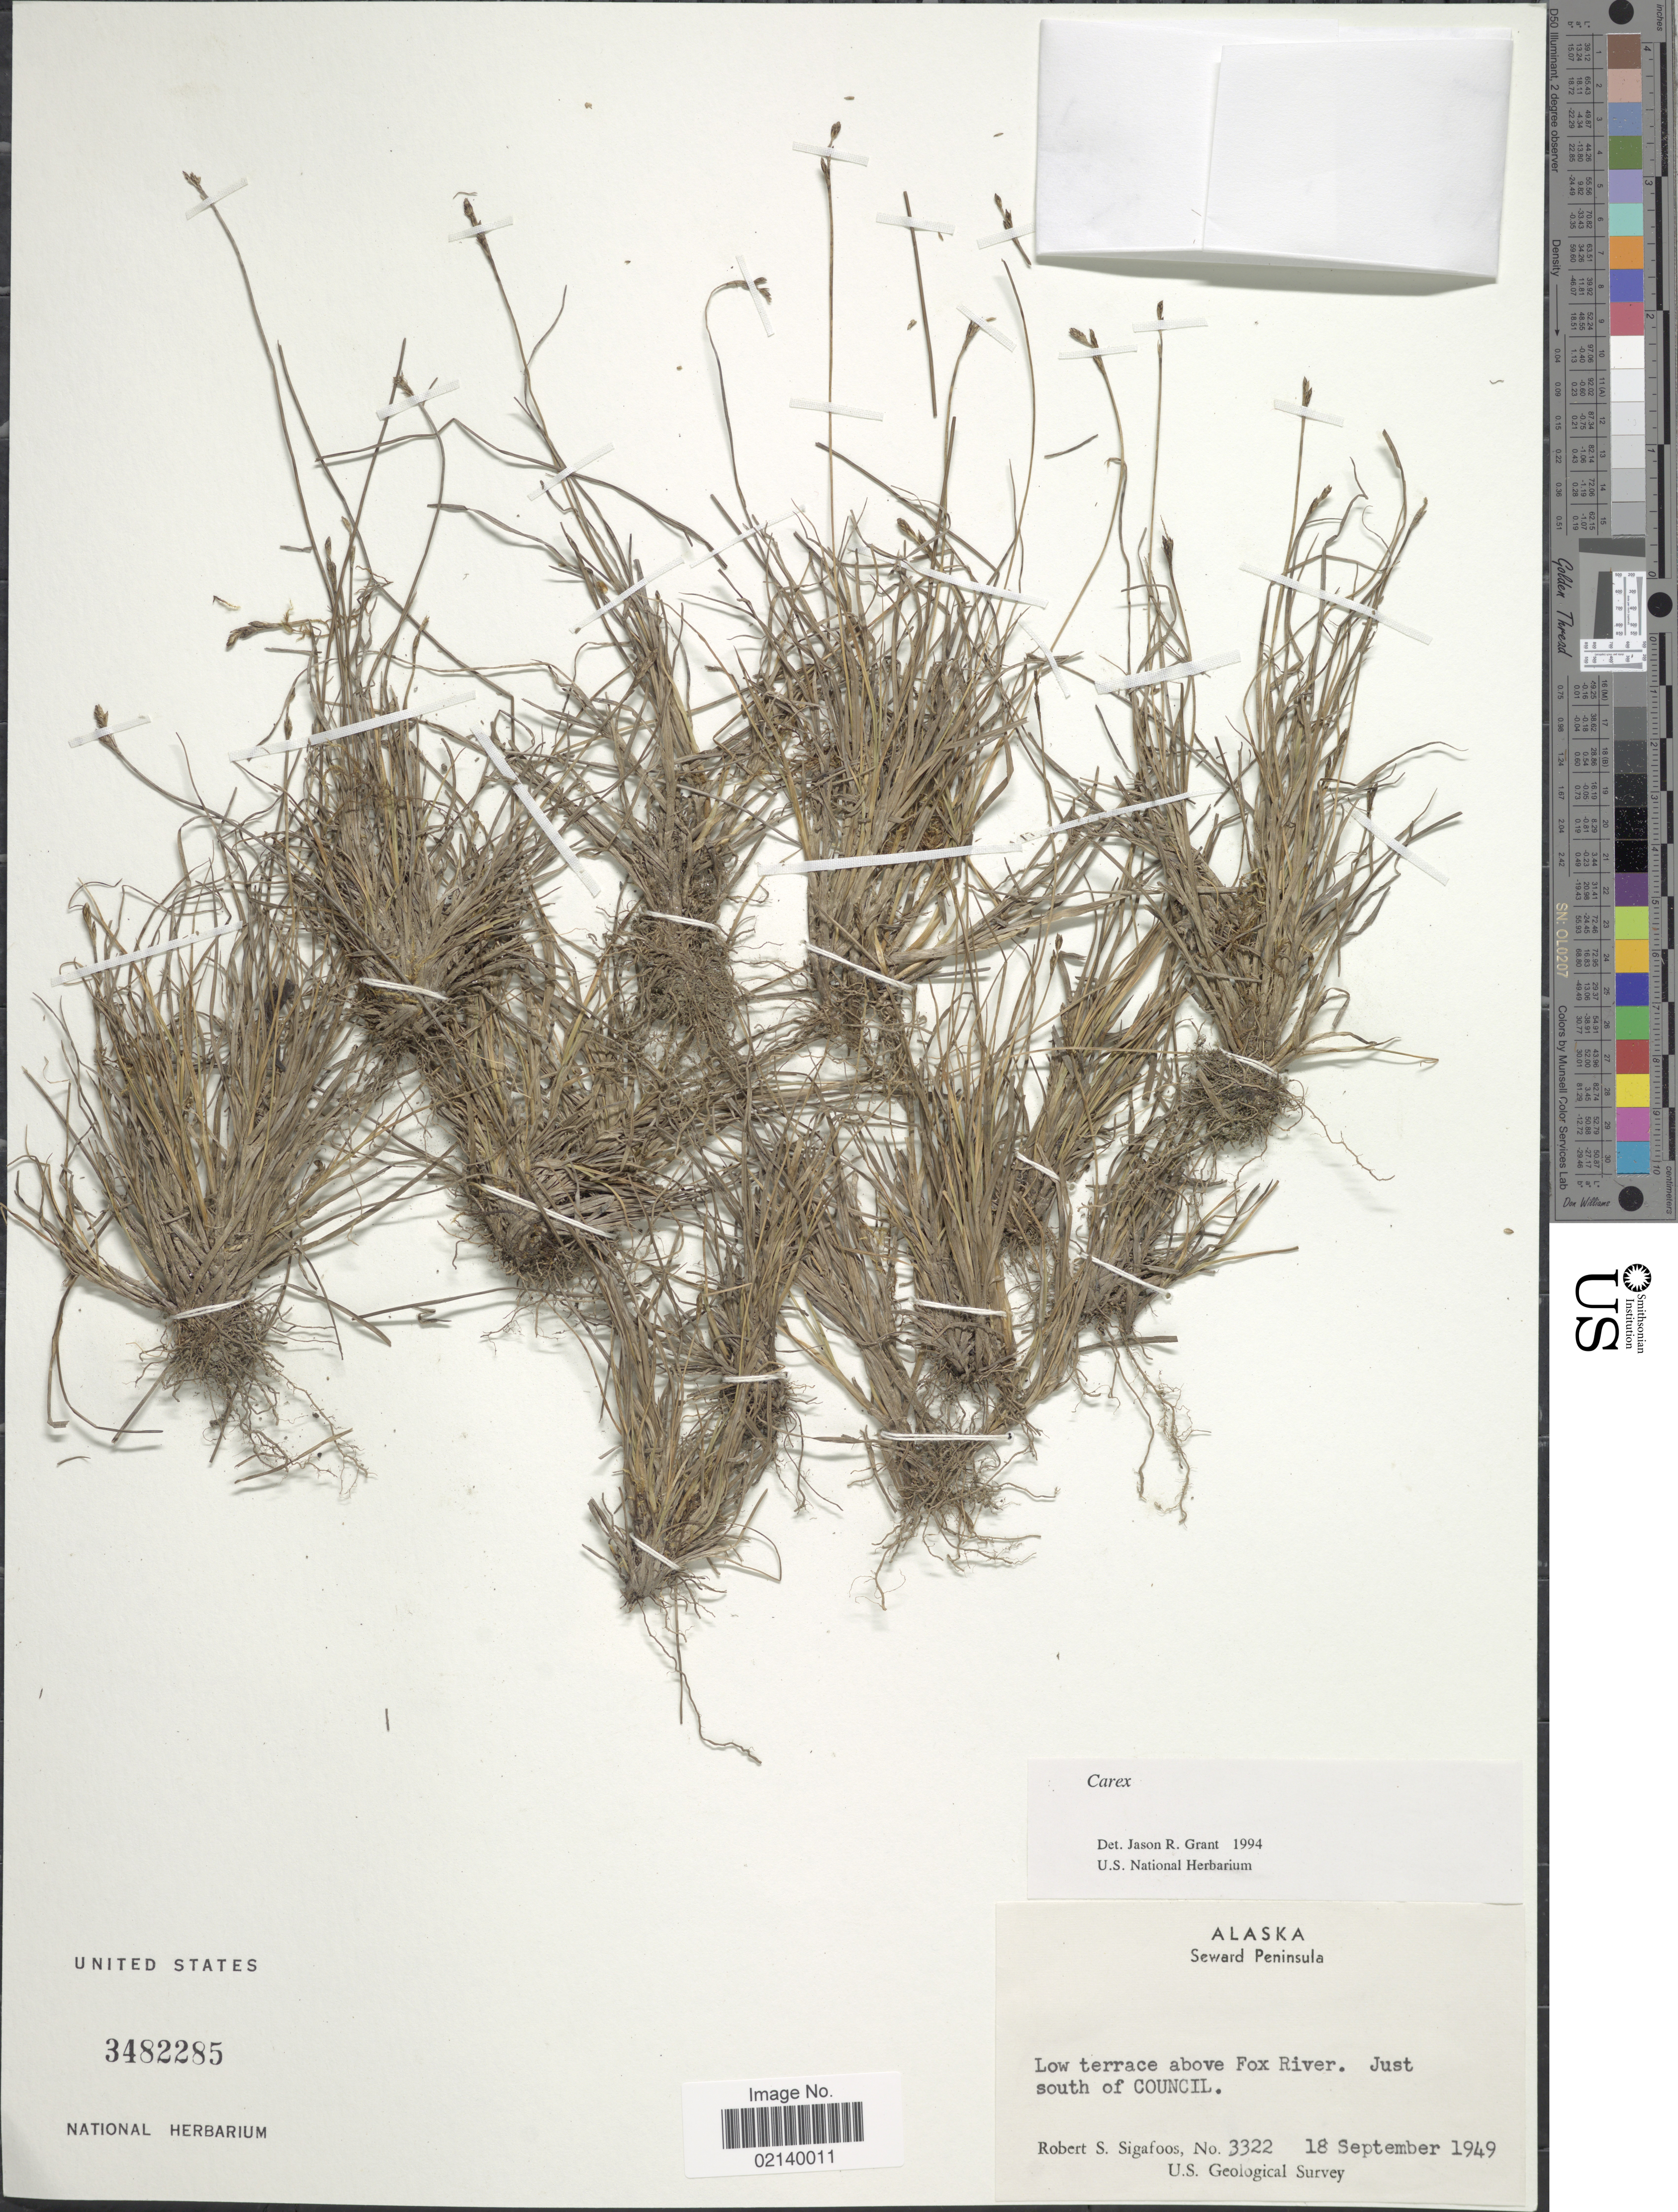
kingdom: Plantae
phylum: Tracheophyta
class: Liliopsida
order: Poales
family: Cyperaceae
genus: Carex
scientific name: Carex sp.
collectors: R. Sigafoos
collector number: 3322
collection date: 1949-09-18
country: United States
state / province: Alaska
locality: Seward Peninsula, low terrace above Fox River, just south of Council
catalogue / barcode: US 3482285